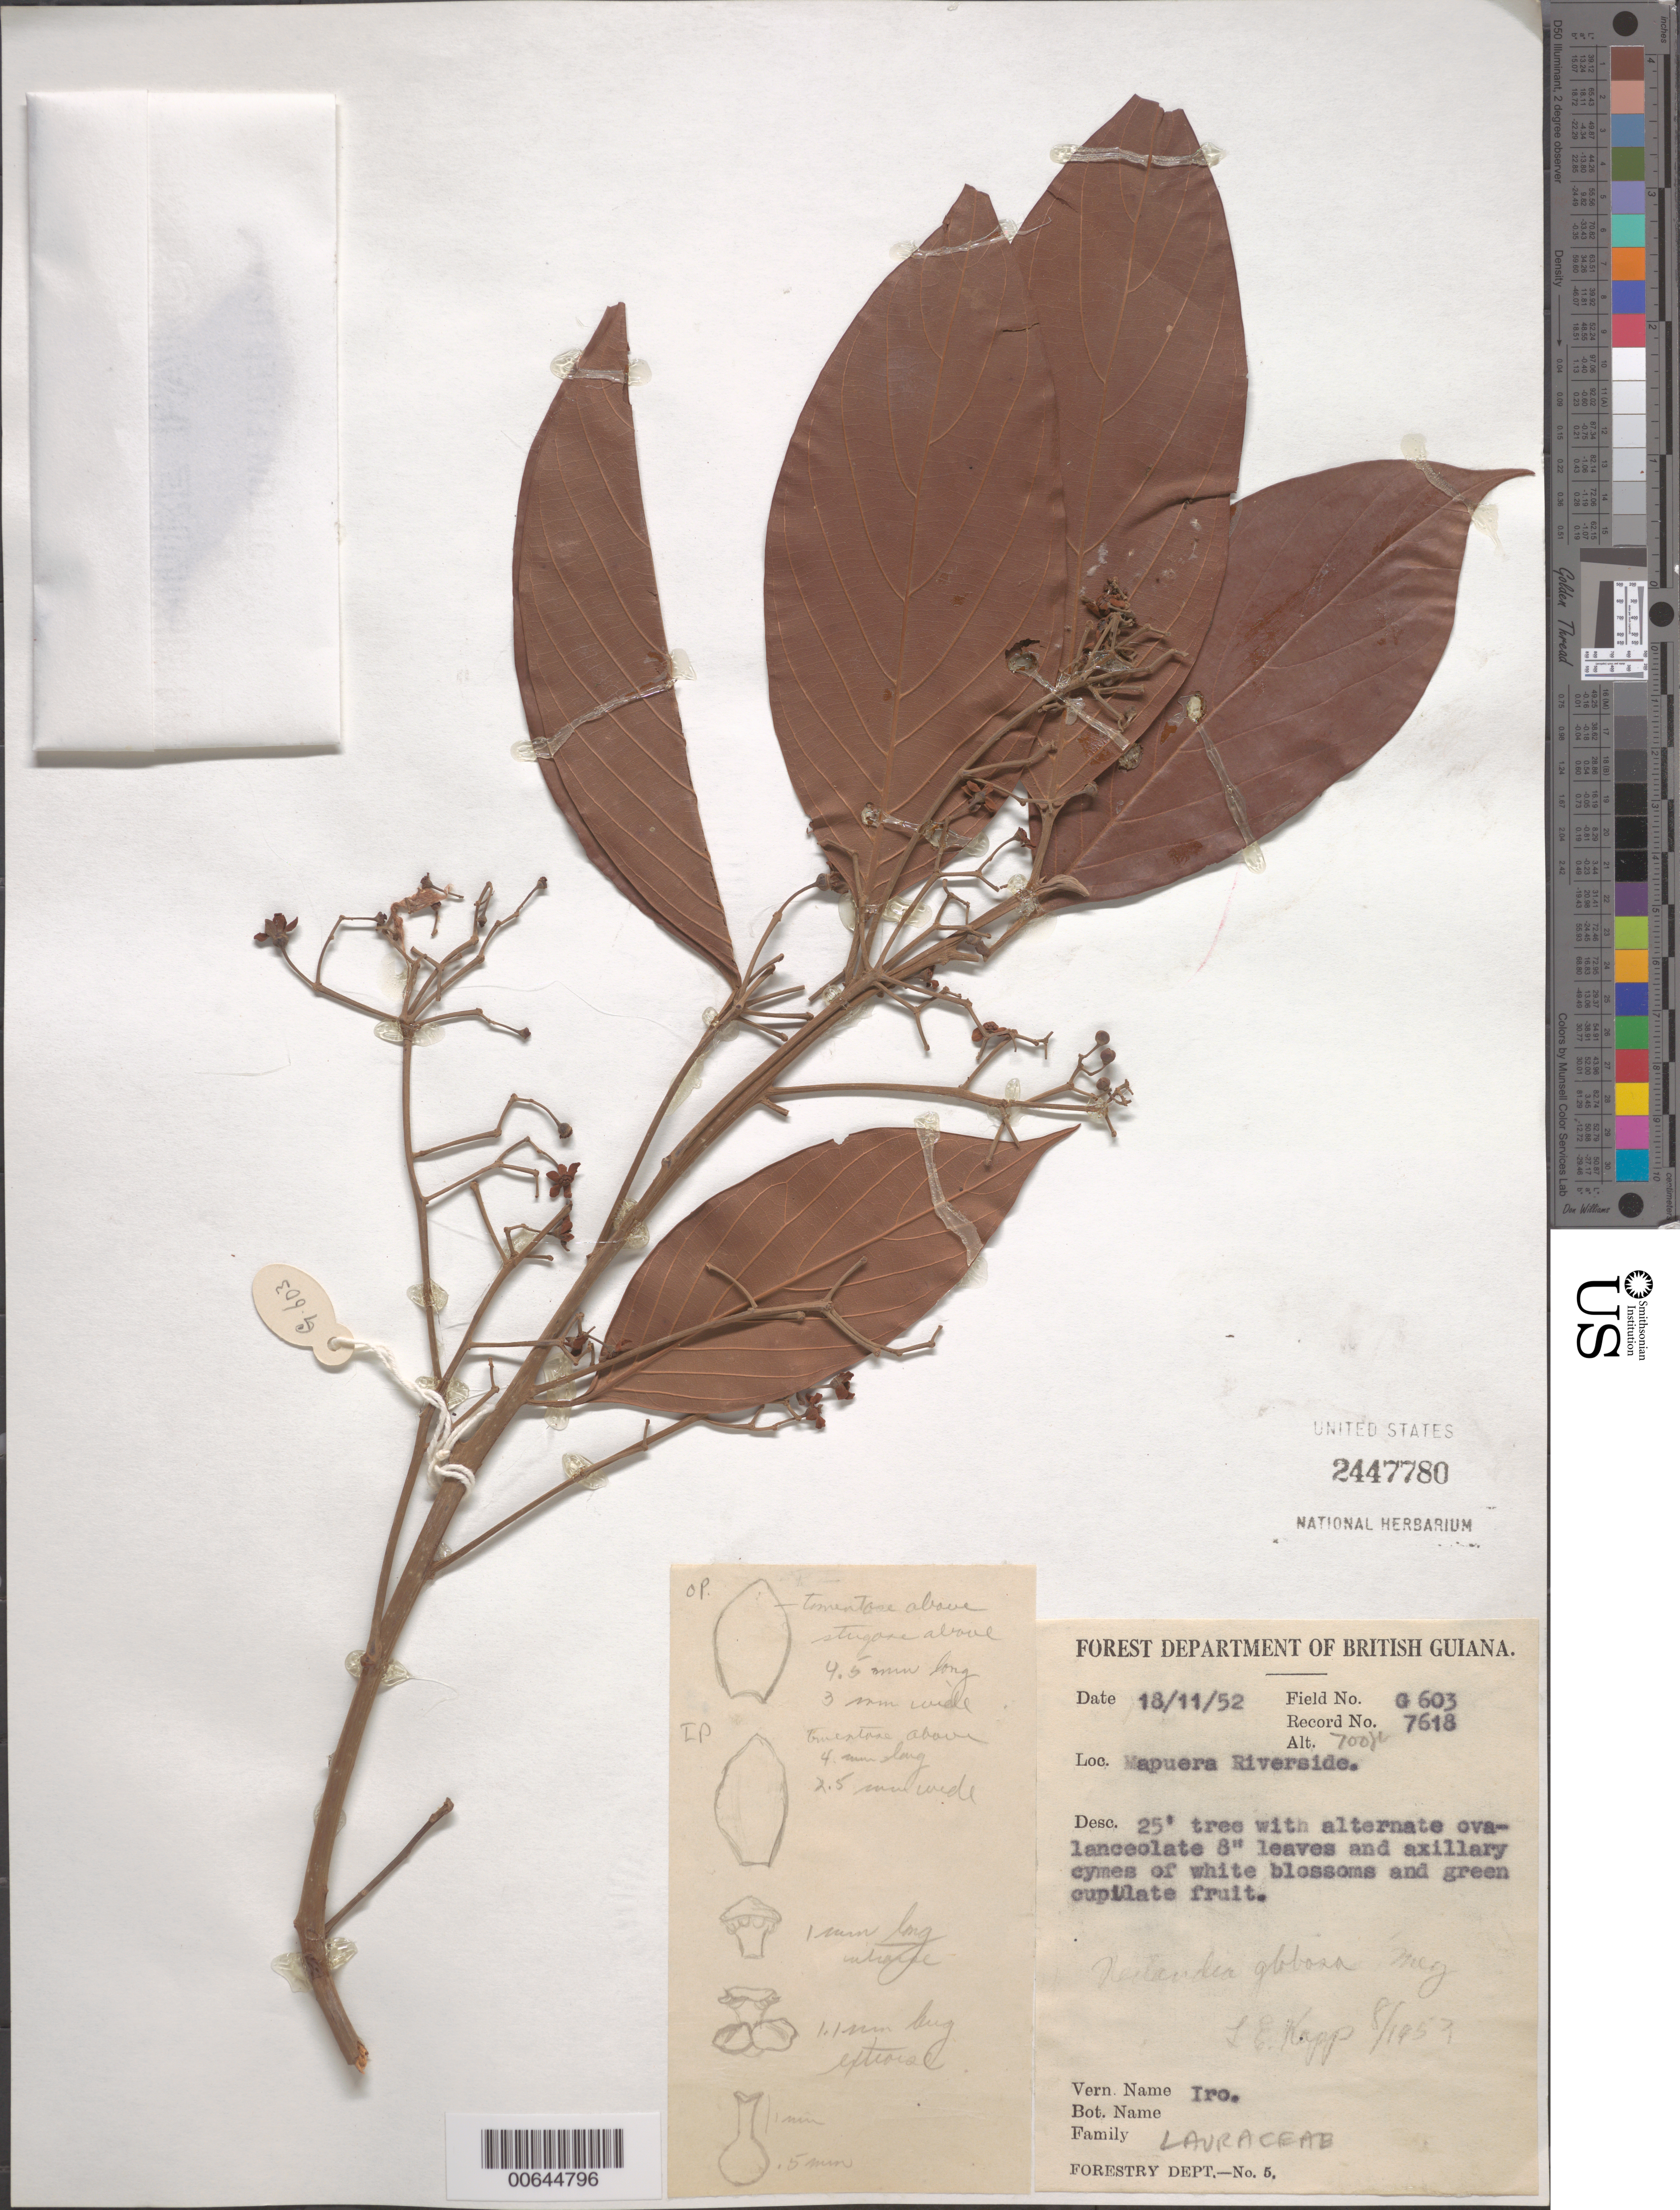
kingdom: Plantae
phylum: Tracheophyta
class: Magnoliopsida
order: Laurales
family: Lauraceae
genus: Nectandra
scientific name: Nectandra globosa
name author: (Aubl.) Mez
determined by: Kopp, L. E., (NY), New York Botanical Garden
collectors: Forest Dept. B. G. & British Guiana Forestry Dept.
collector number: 5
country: Guyana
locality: Mapuera Riverside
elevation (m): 210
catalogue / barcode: US 2447780